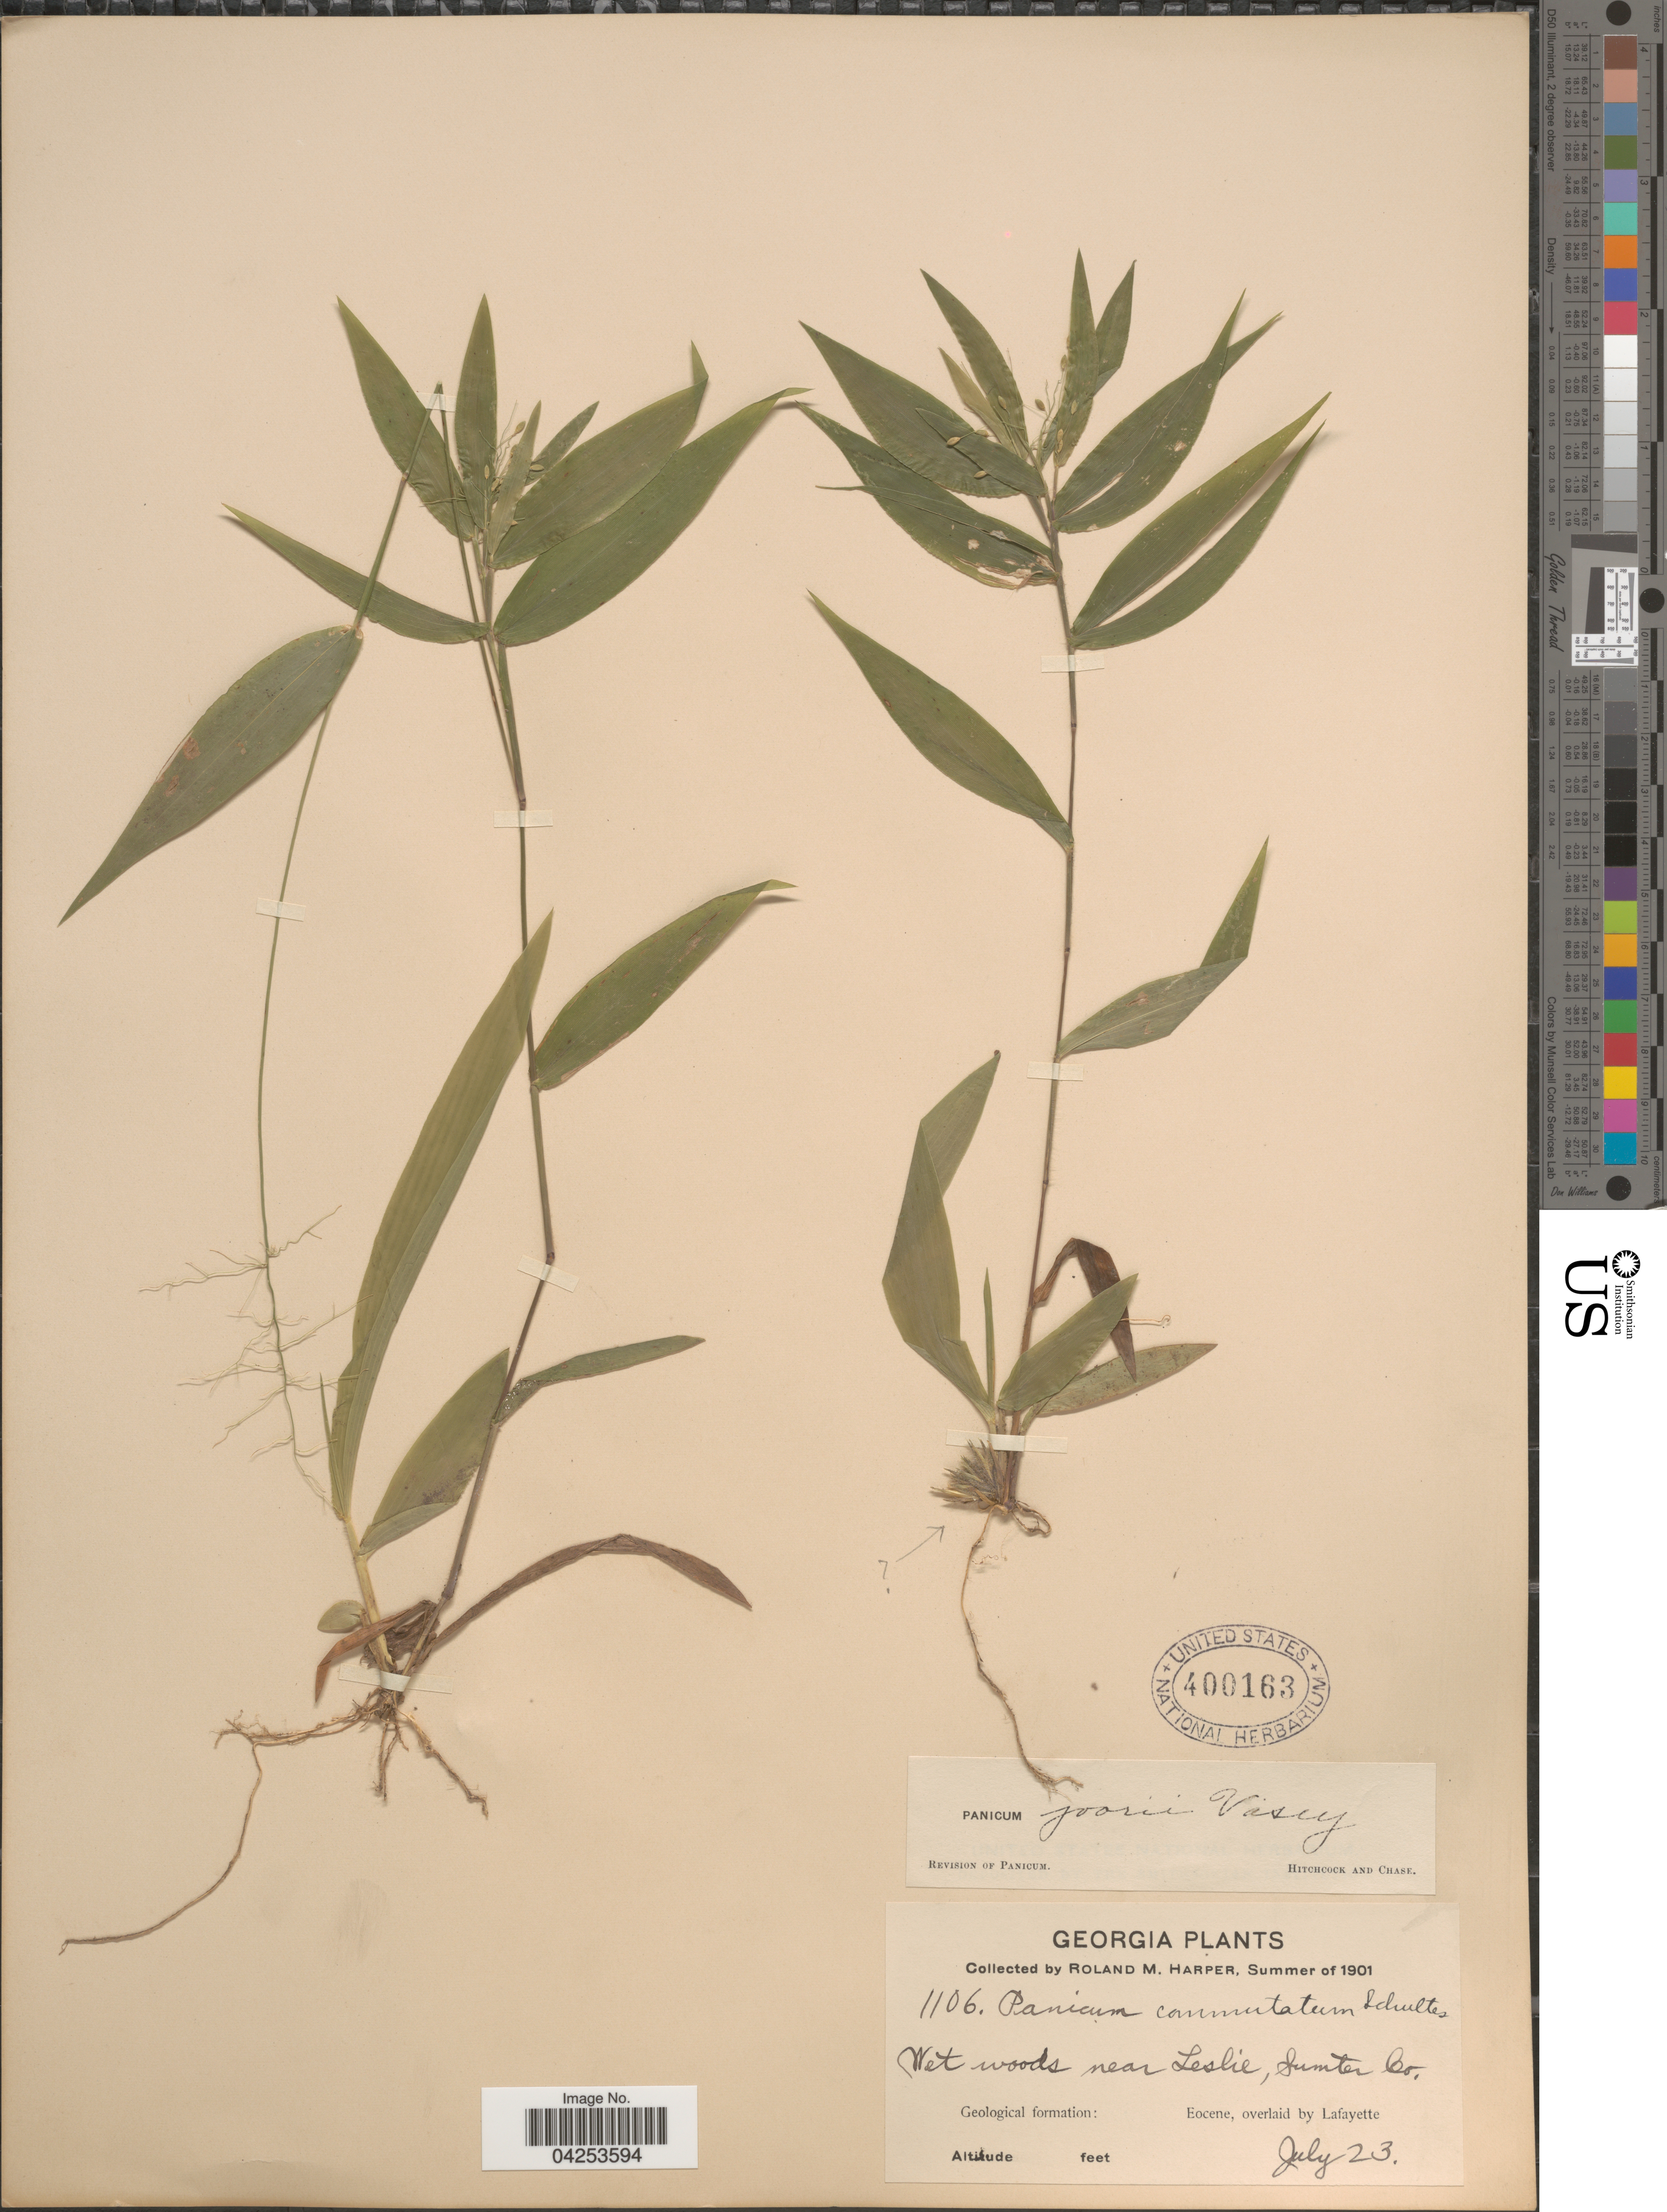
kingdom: Plantae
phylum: Tracheophyta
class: Liliopsida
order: Poales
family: Poaceae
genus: Dichanthelium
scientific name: Dichanthelium commutatum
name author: (Schult.) Gould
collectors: R. M. Harper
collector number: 1106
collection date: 1901-07-23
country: United States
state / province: Georgia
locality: Wet woods near Leslie, Sumter Co. Geological formation: Eocene, overlaid by Lafayette.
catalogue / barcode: US 400163